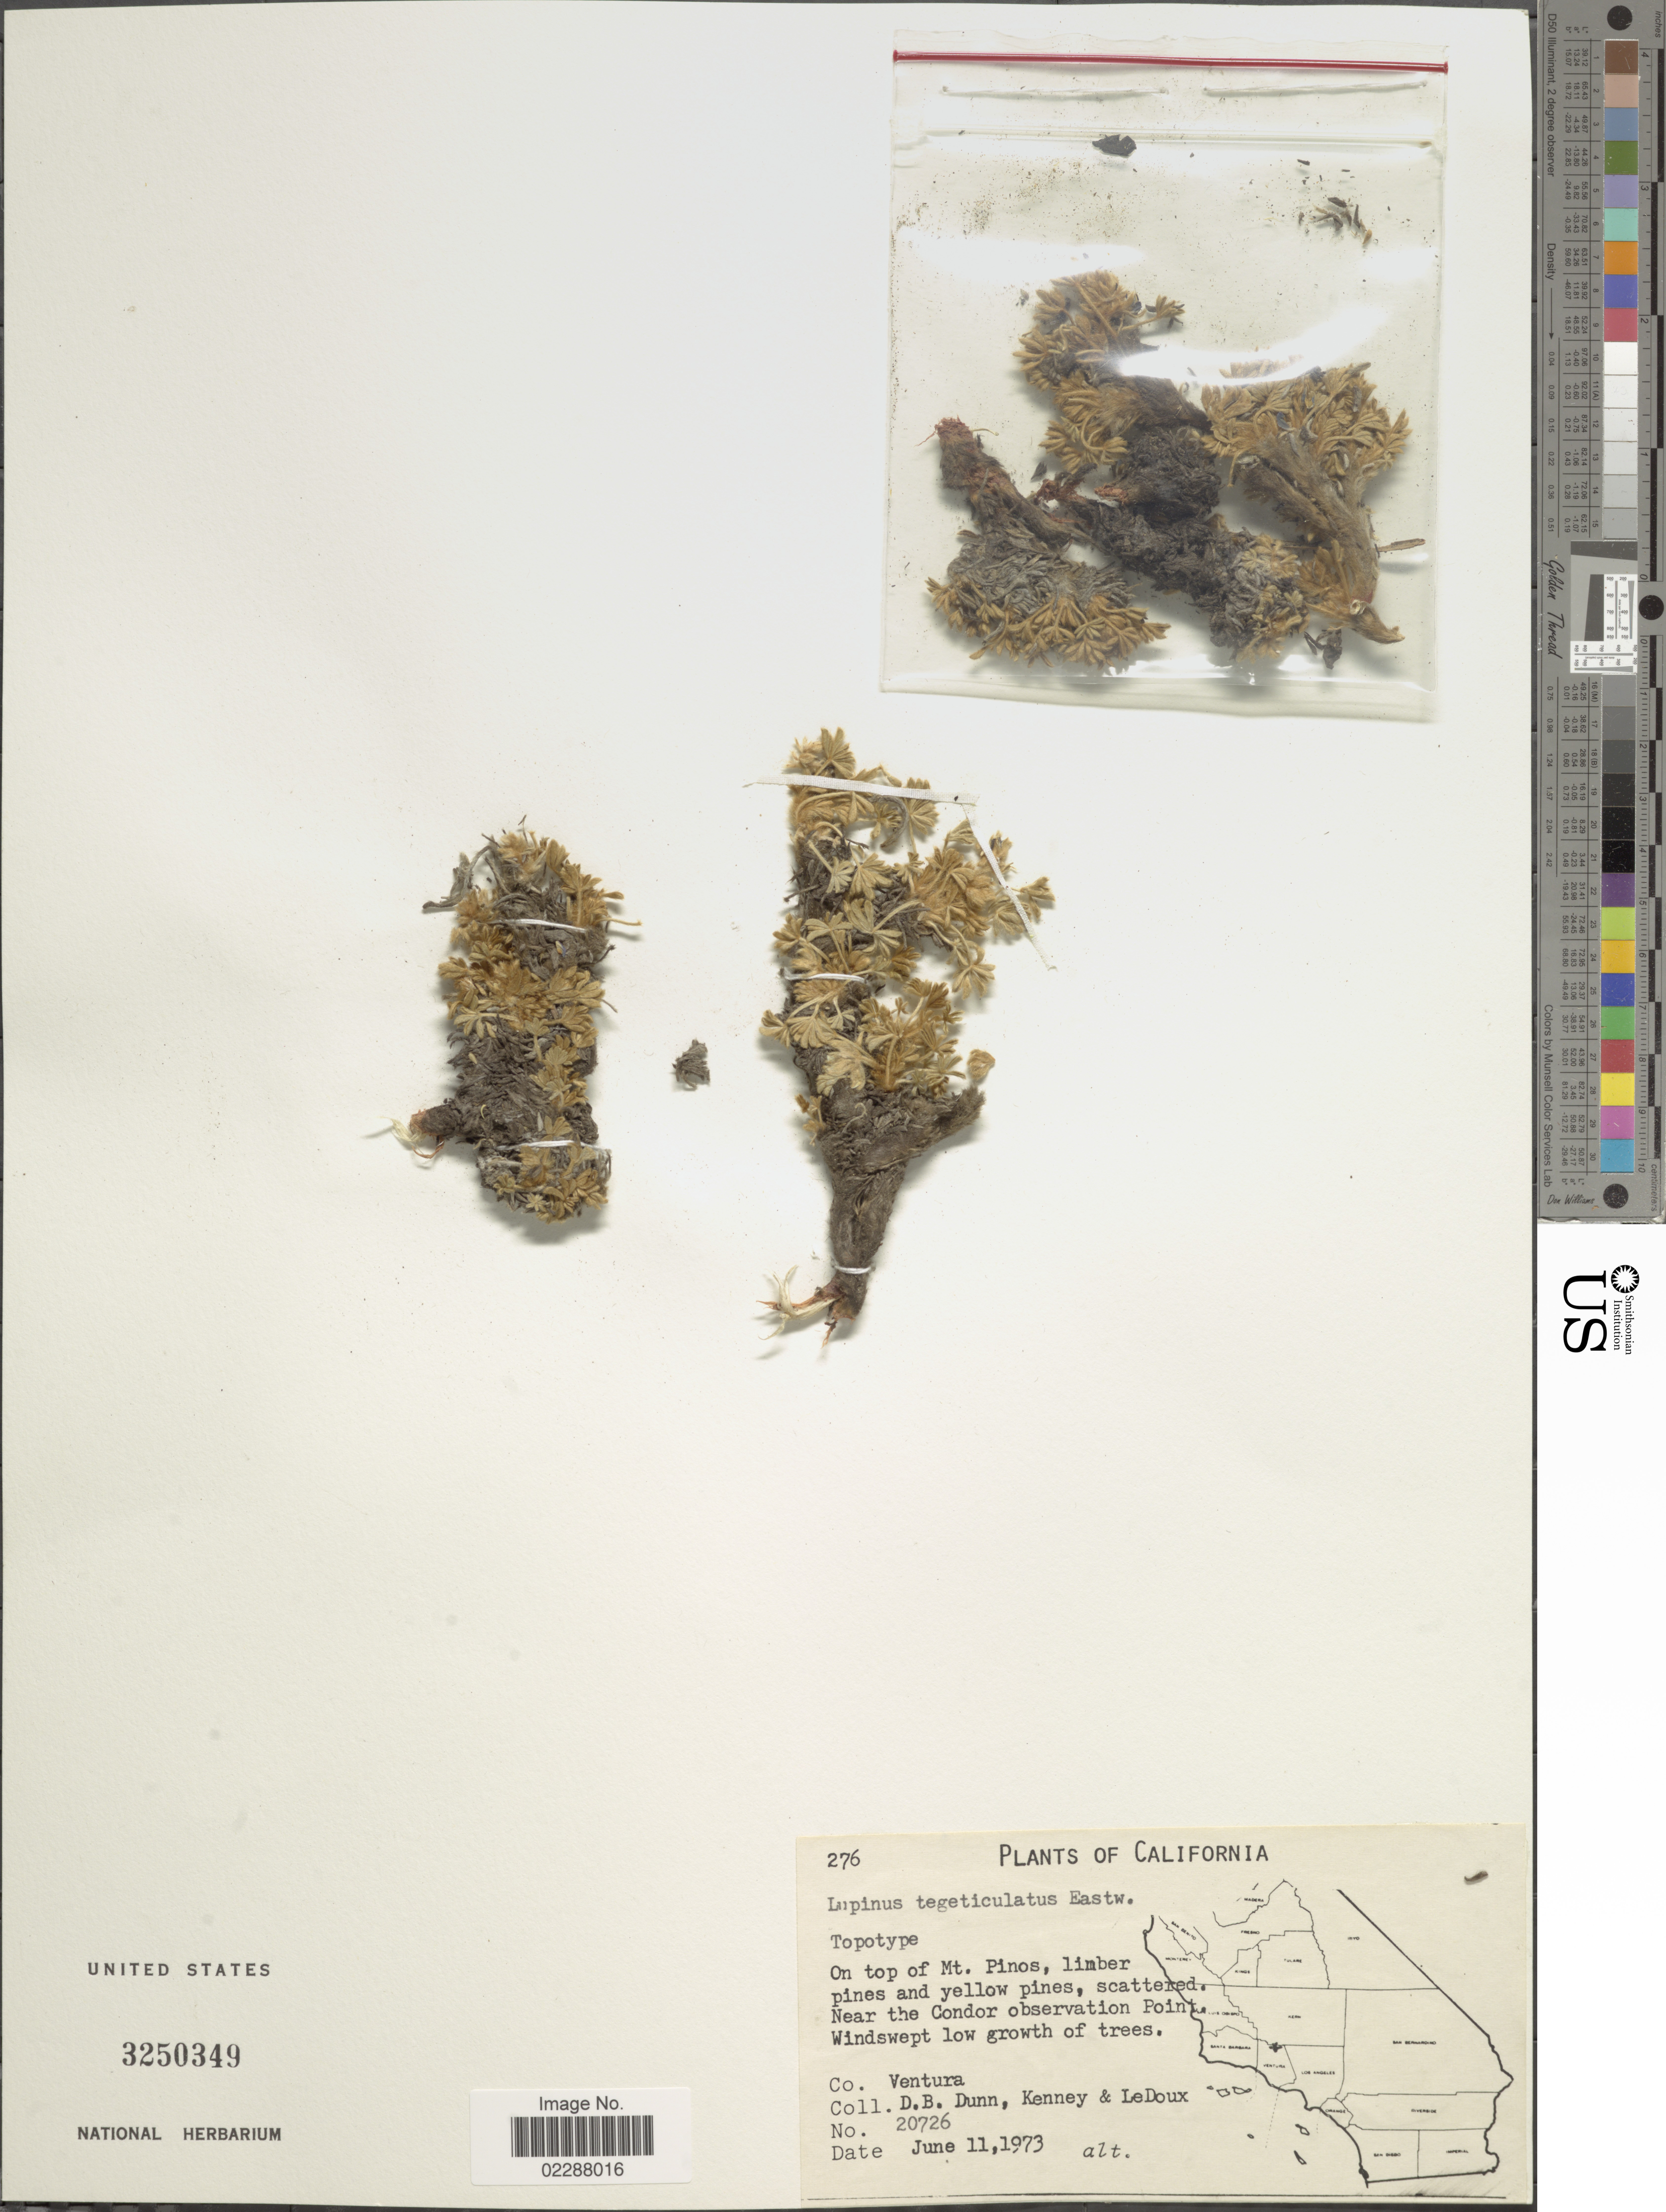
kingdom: Plantae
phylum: Tracheophyta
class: Magnoliopsida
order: Fabales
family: Fabaceae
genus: Lupinus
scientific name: Lupinus tegeticulatus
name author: Eastw.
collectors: D. B. Dunn, Kenney & -. Ledoux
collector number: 20726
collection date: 1973-06-11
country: United States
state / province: California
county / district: Ventura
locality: On top of Mt, Pinos, near the Condor Observation Point, Co. Ventura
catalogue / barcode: US 3250349